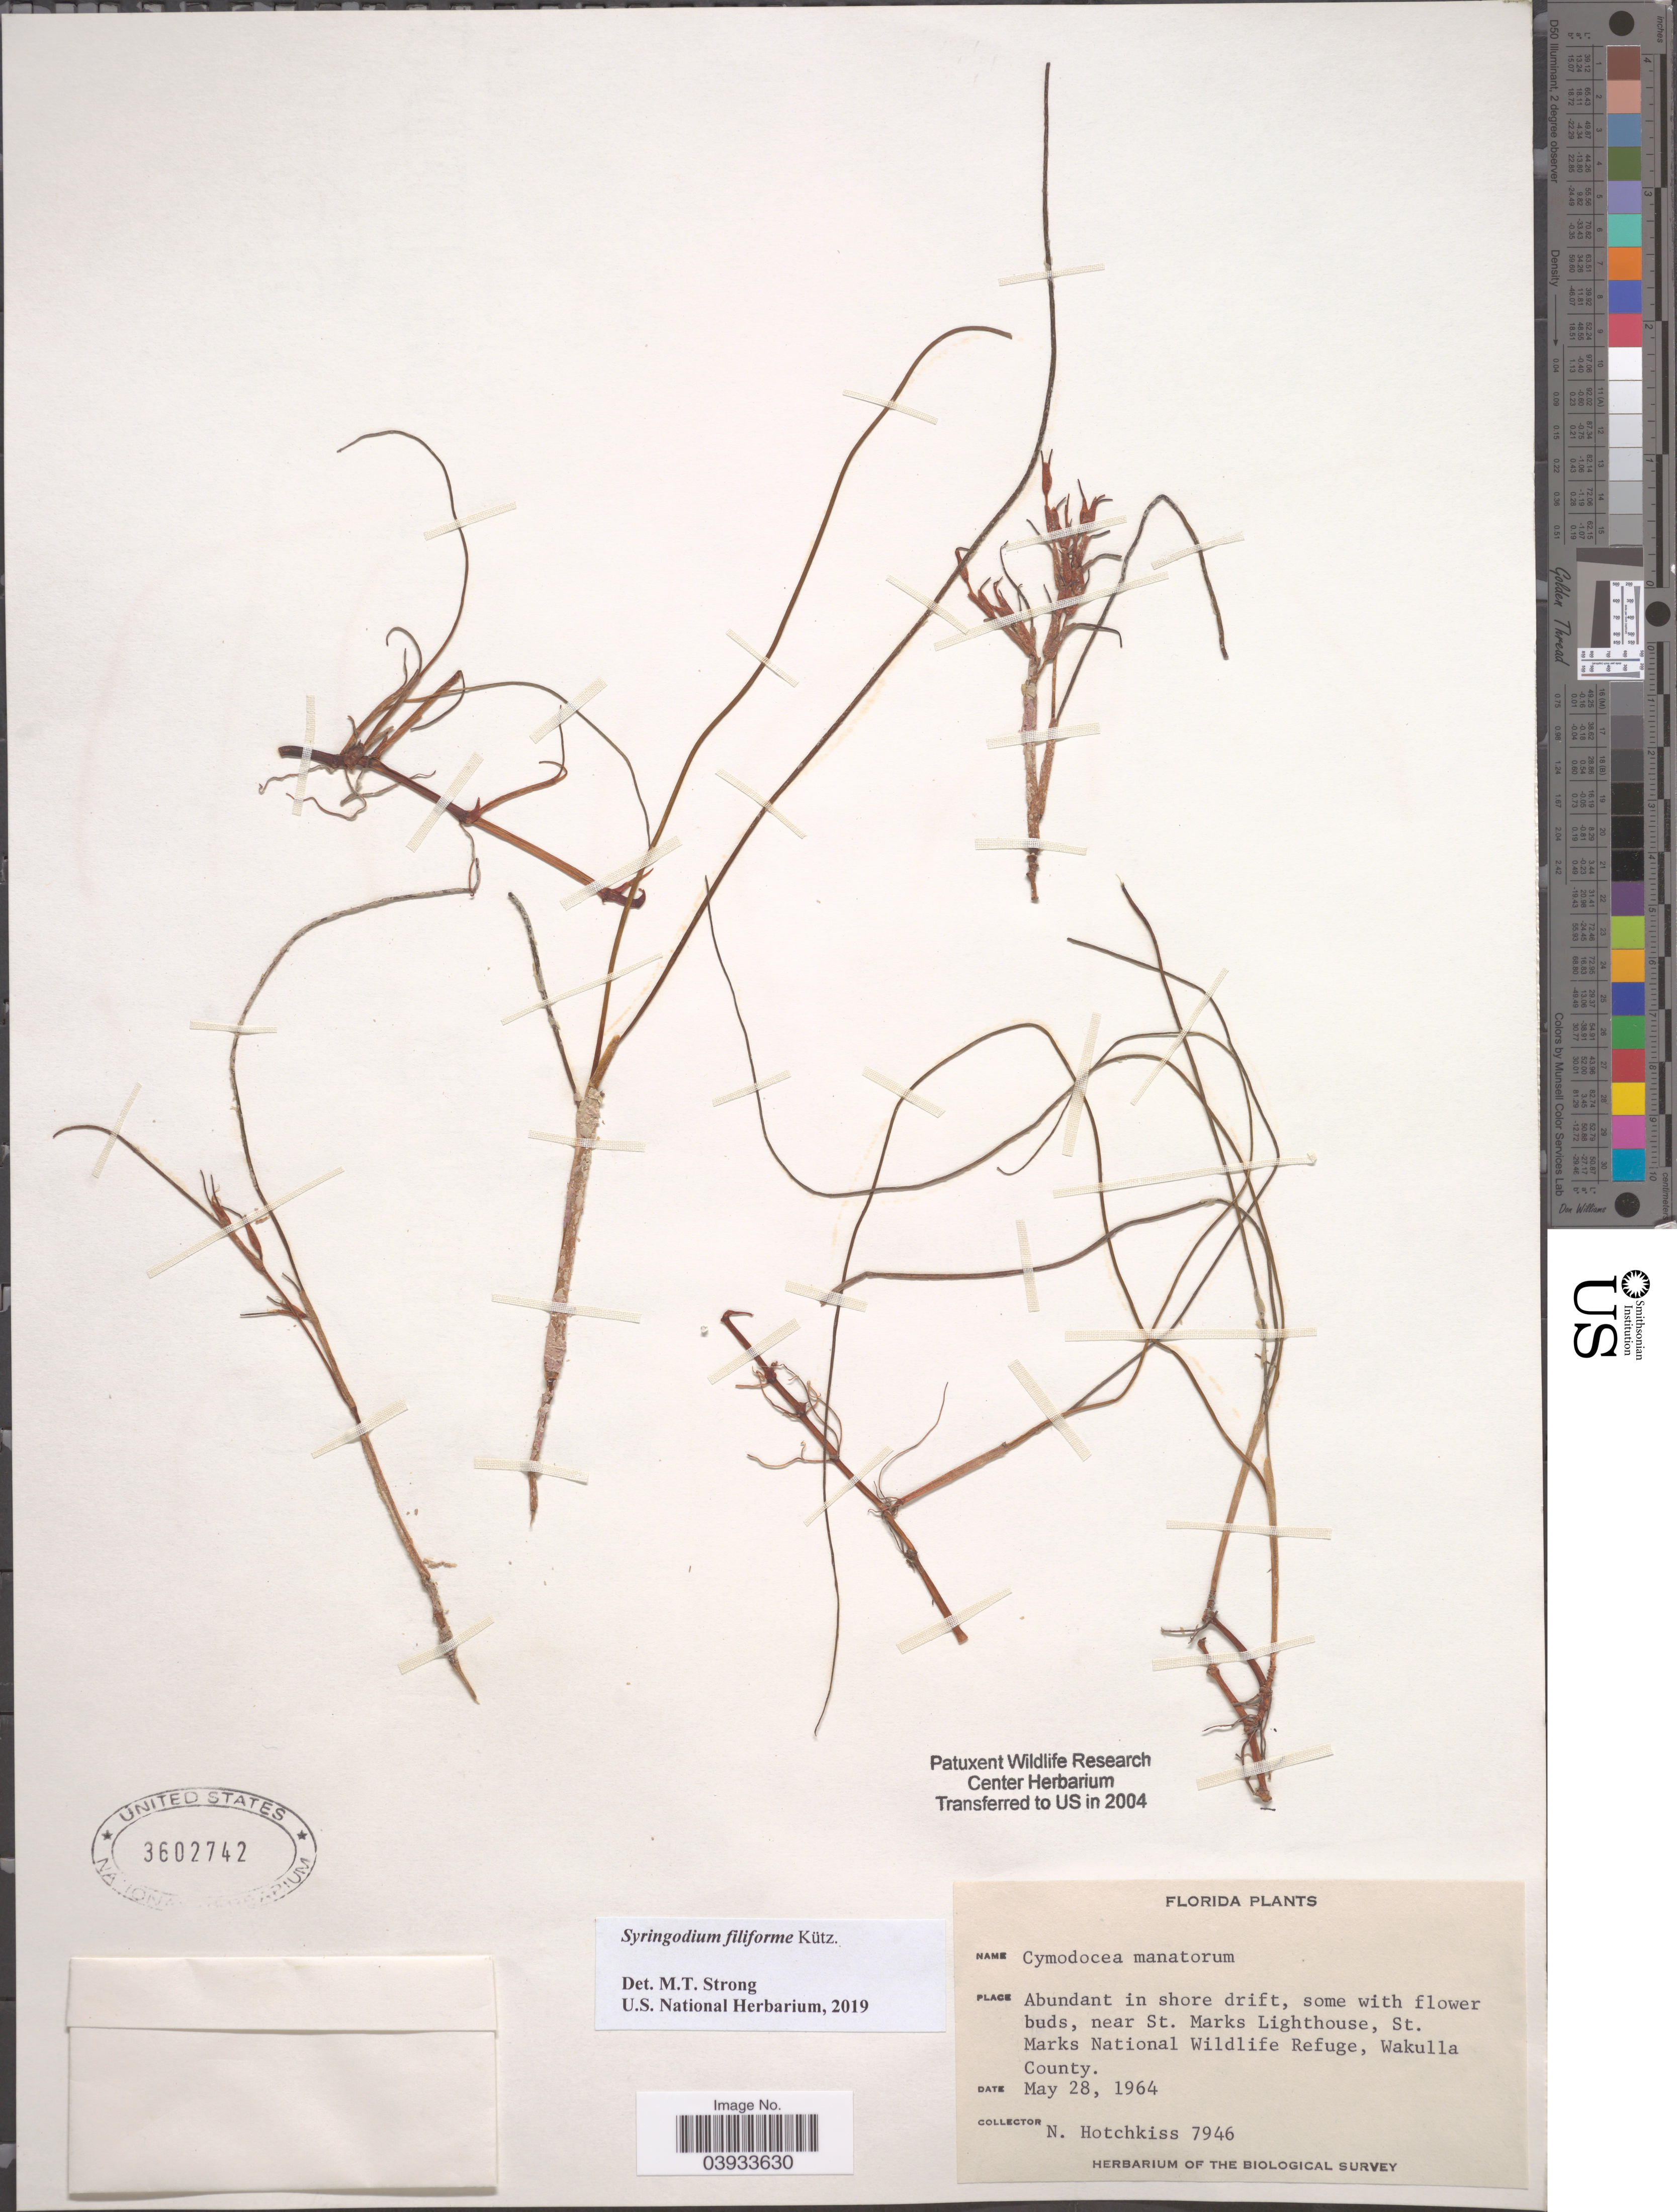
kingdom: Plantae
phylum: Tracheophyta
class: Liliopsida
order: Alismatales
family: Cymodoceaceae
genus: Syringodium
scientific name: Syringodium filiforme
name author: Kütz.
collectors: N. Hotchkiss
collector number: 7946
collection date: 1964-05-28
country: United States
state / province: Florida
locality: Near St. Marks Lighthouse, St. Marks National Wildlife Refuge, Wakulla County.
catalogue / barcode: US 3602742